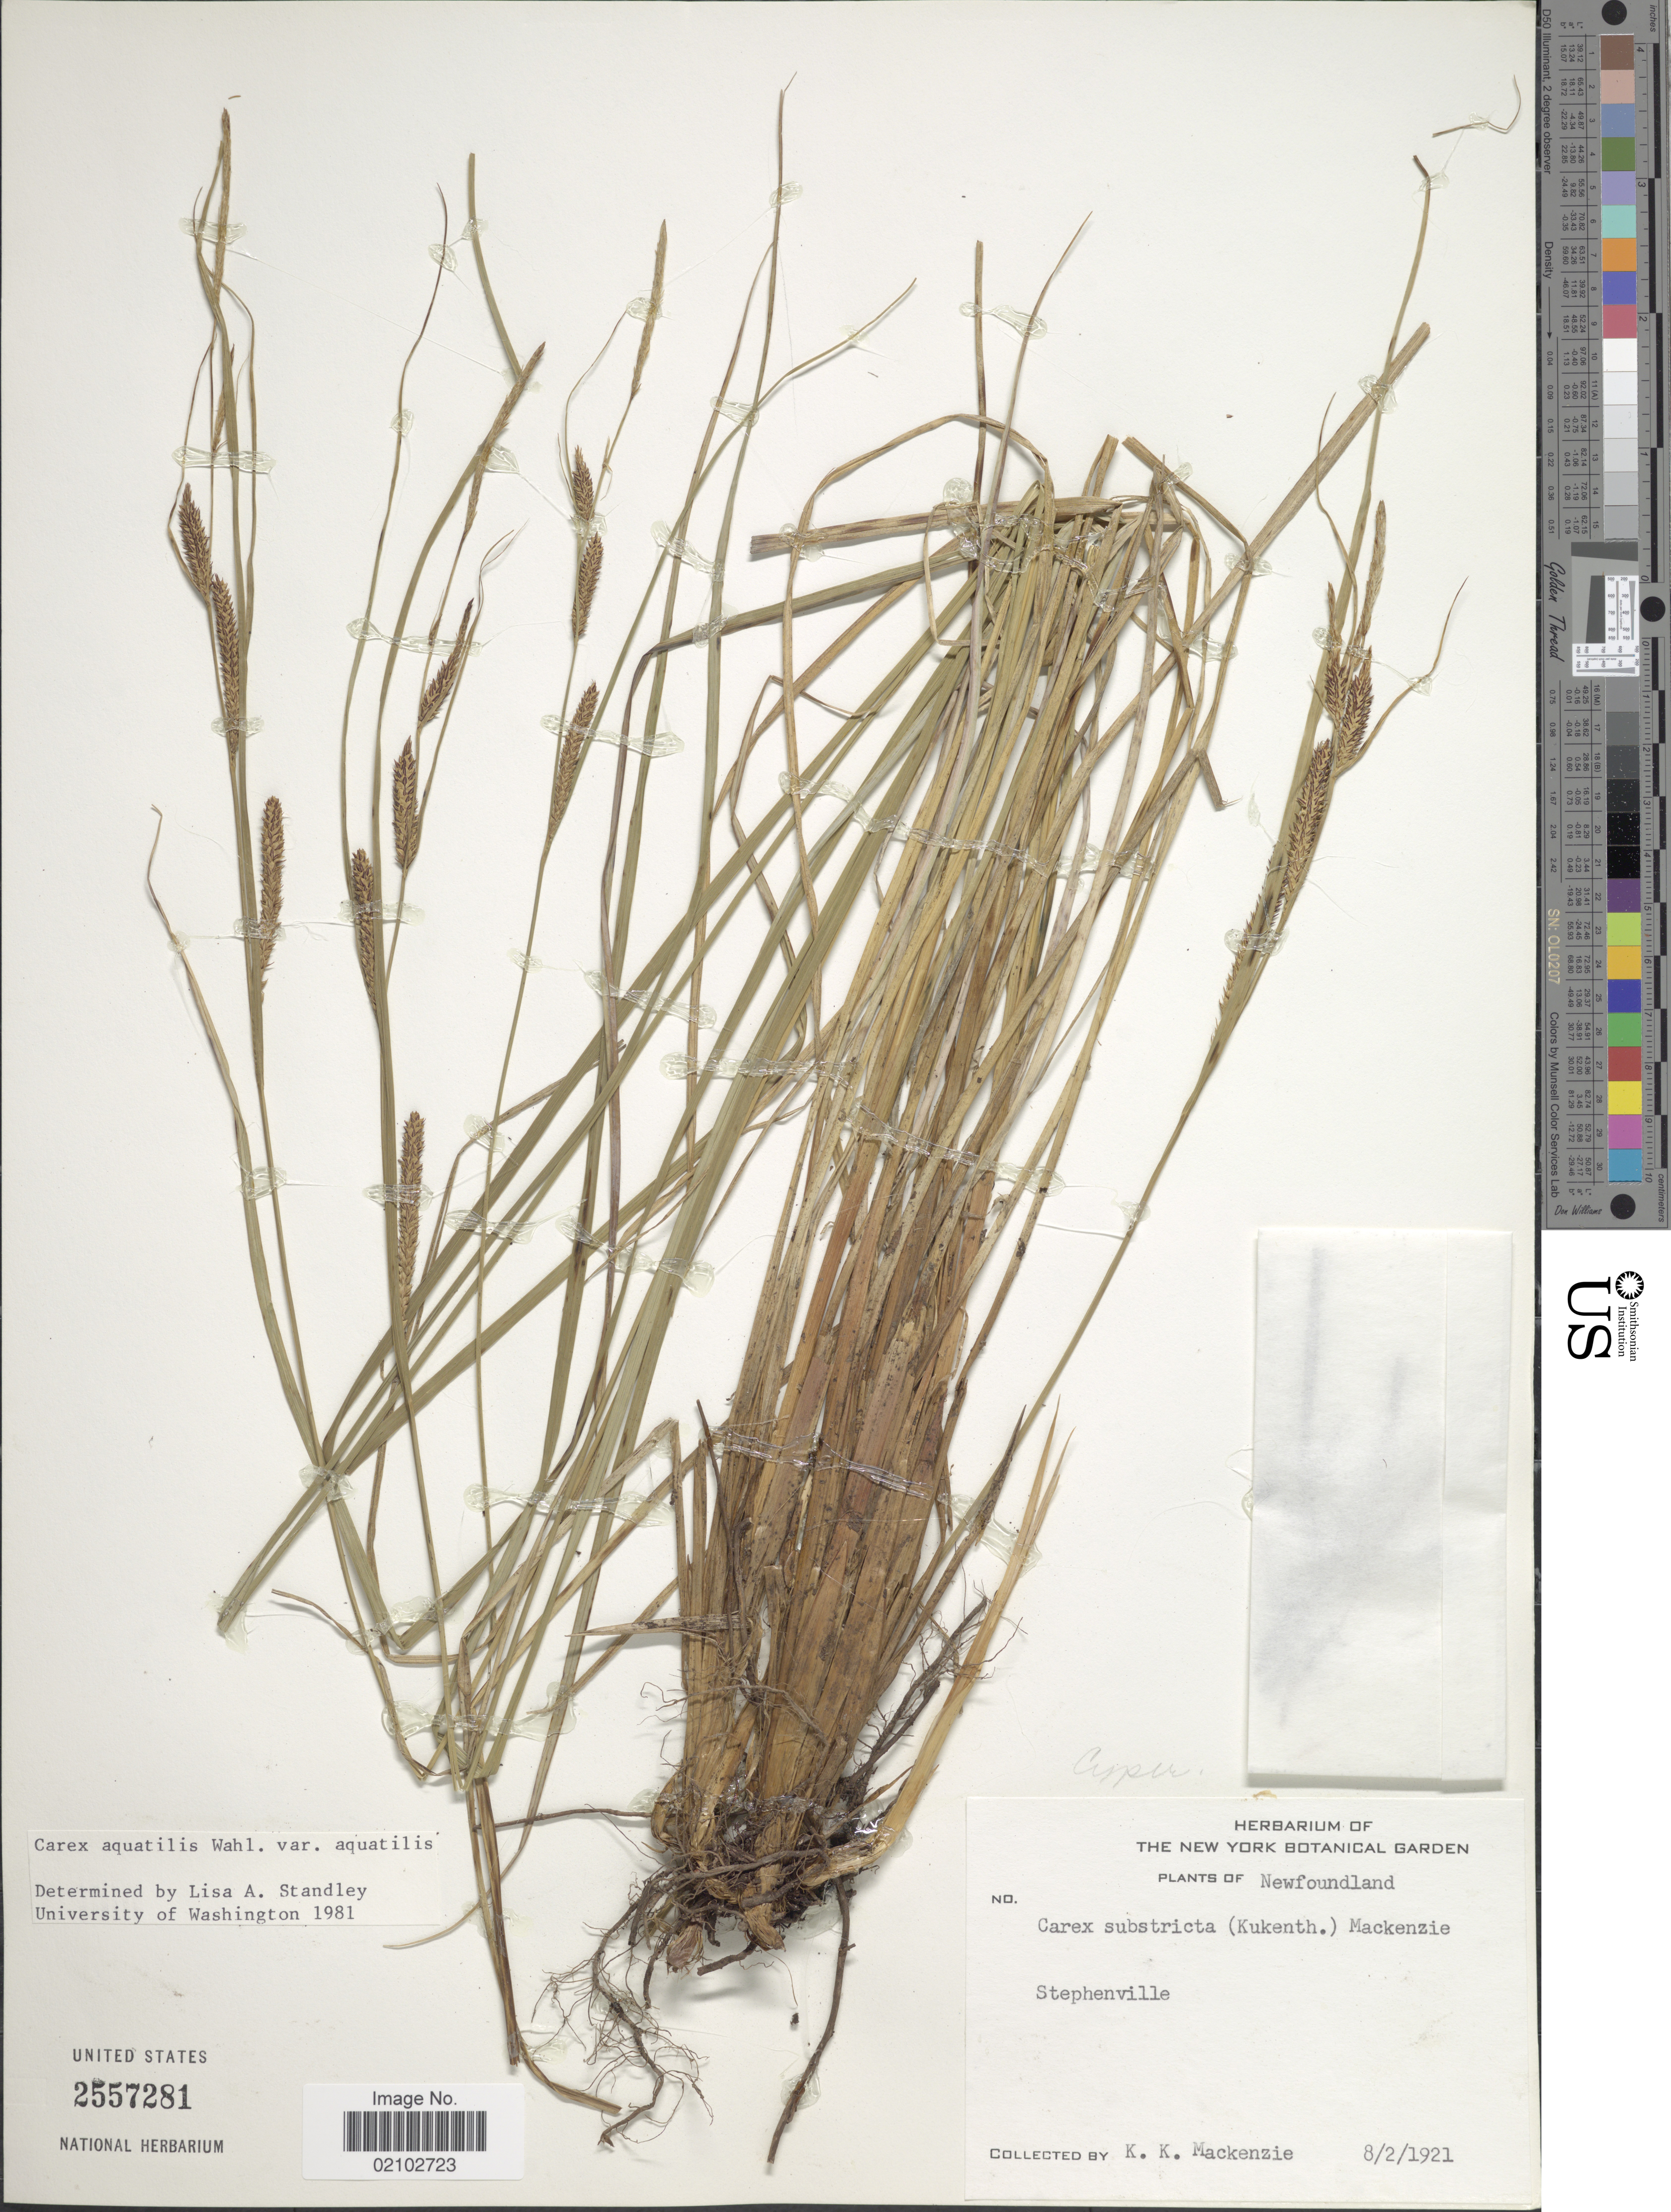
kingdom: Plantae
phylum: Tracheophyta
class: Liliopsida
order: Poales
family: Cyperaceae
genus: Carex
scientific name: Carex aquatilis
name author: Wahlenb.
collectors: K. K. Mackenzie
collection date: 1921-02-08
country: Canada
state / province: Newfoundland and Labrador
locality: Stephenville.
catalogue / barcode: US 2557281